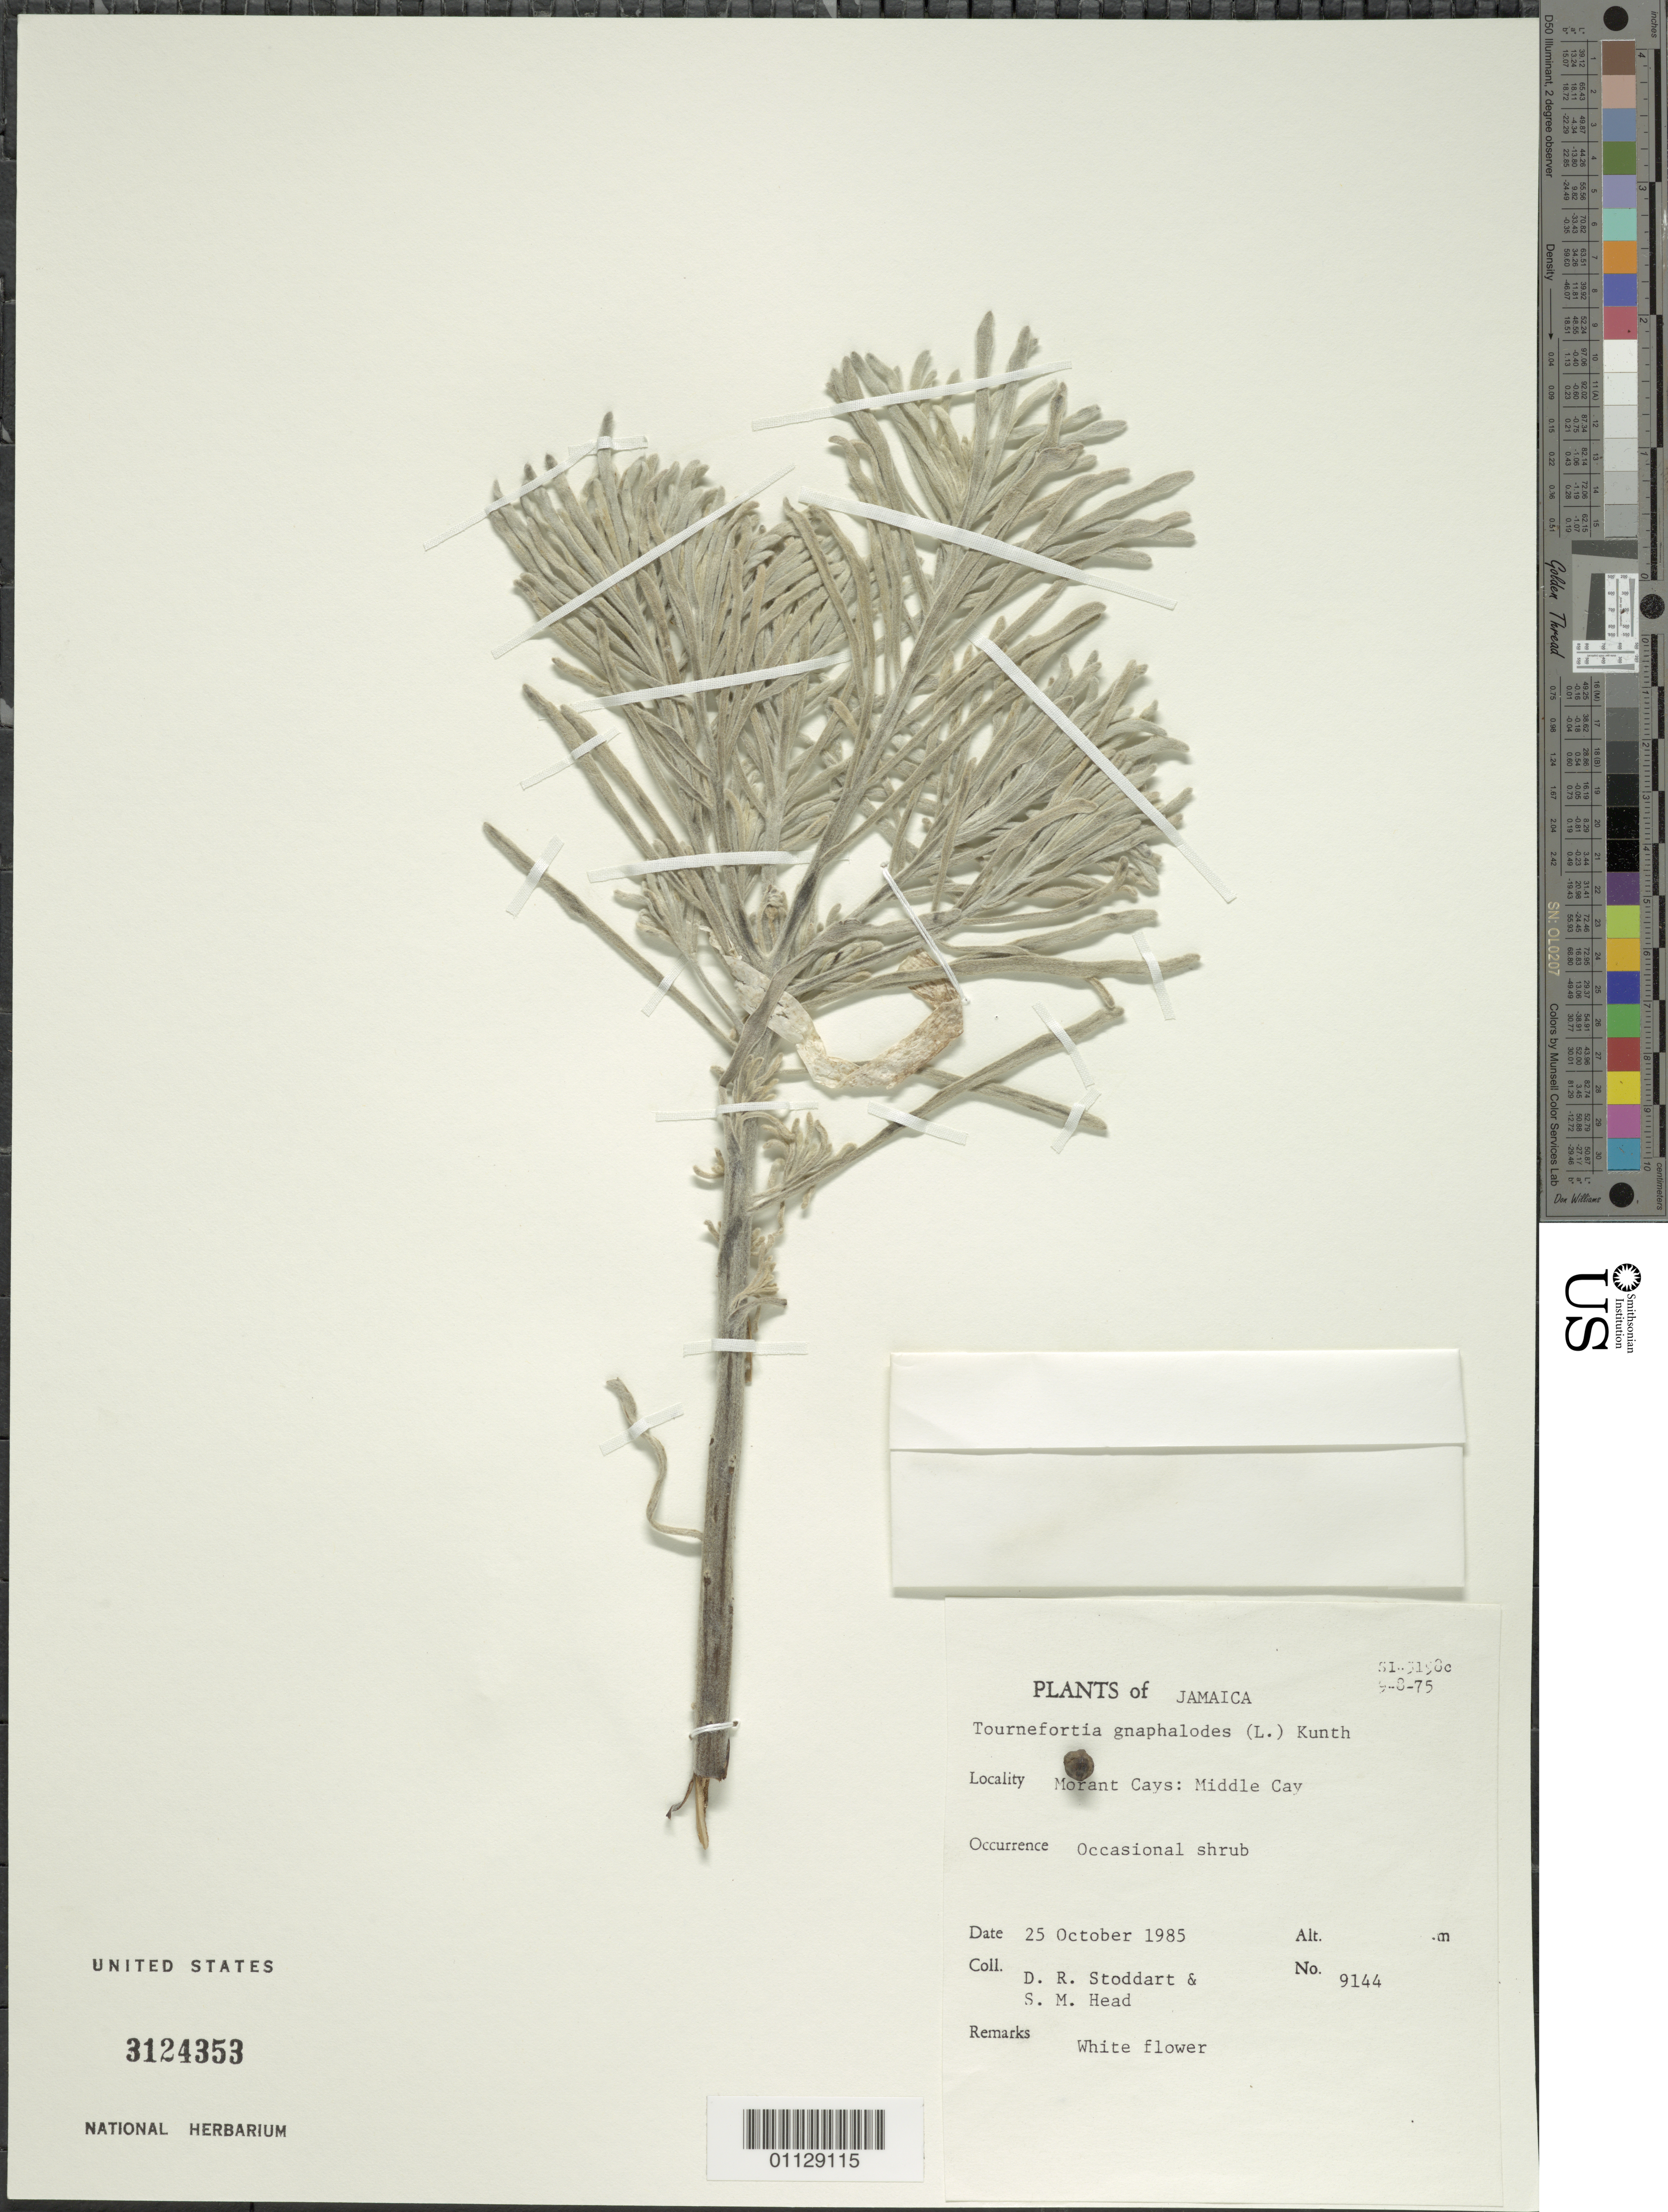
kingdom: Plantae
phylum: Tracheophyta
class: Magnoliopsida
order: Boraginales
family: Heliotropiaceae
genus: Tournefortia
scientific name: Tournefortia gnaphalodes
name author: (L.) R. Br.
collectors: D. R. Stoddart & S. Head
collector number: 9144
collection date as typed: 25 Oct 1985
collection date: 1985-10-25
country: Jamaica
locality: Morrant Cays: Middle Cay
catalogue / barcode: US 3124353